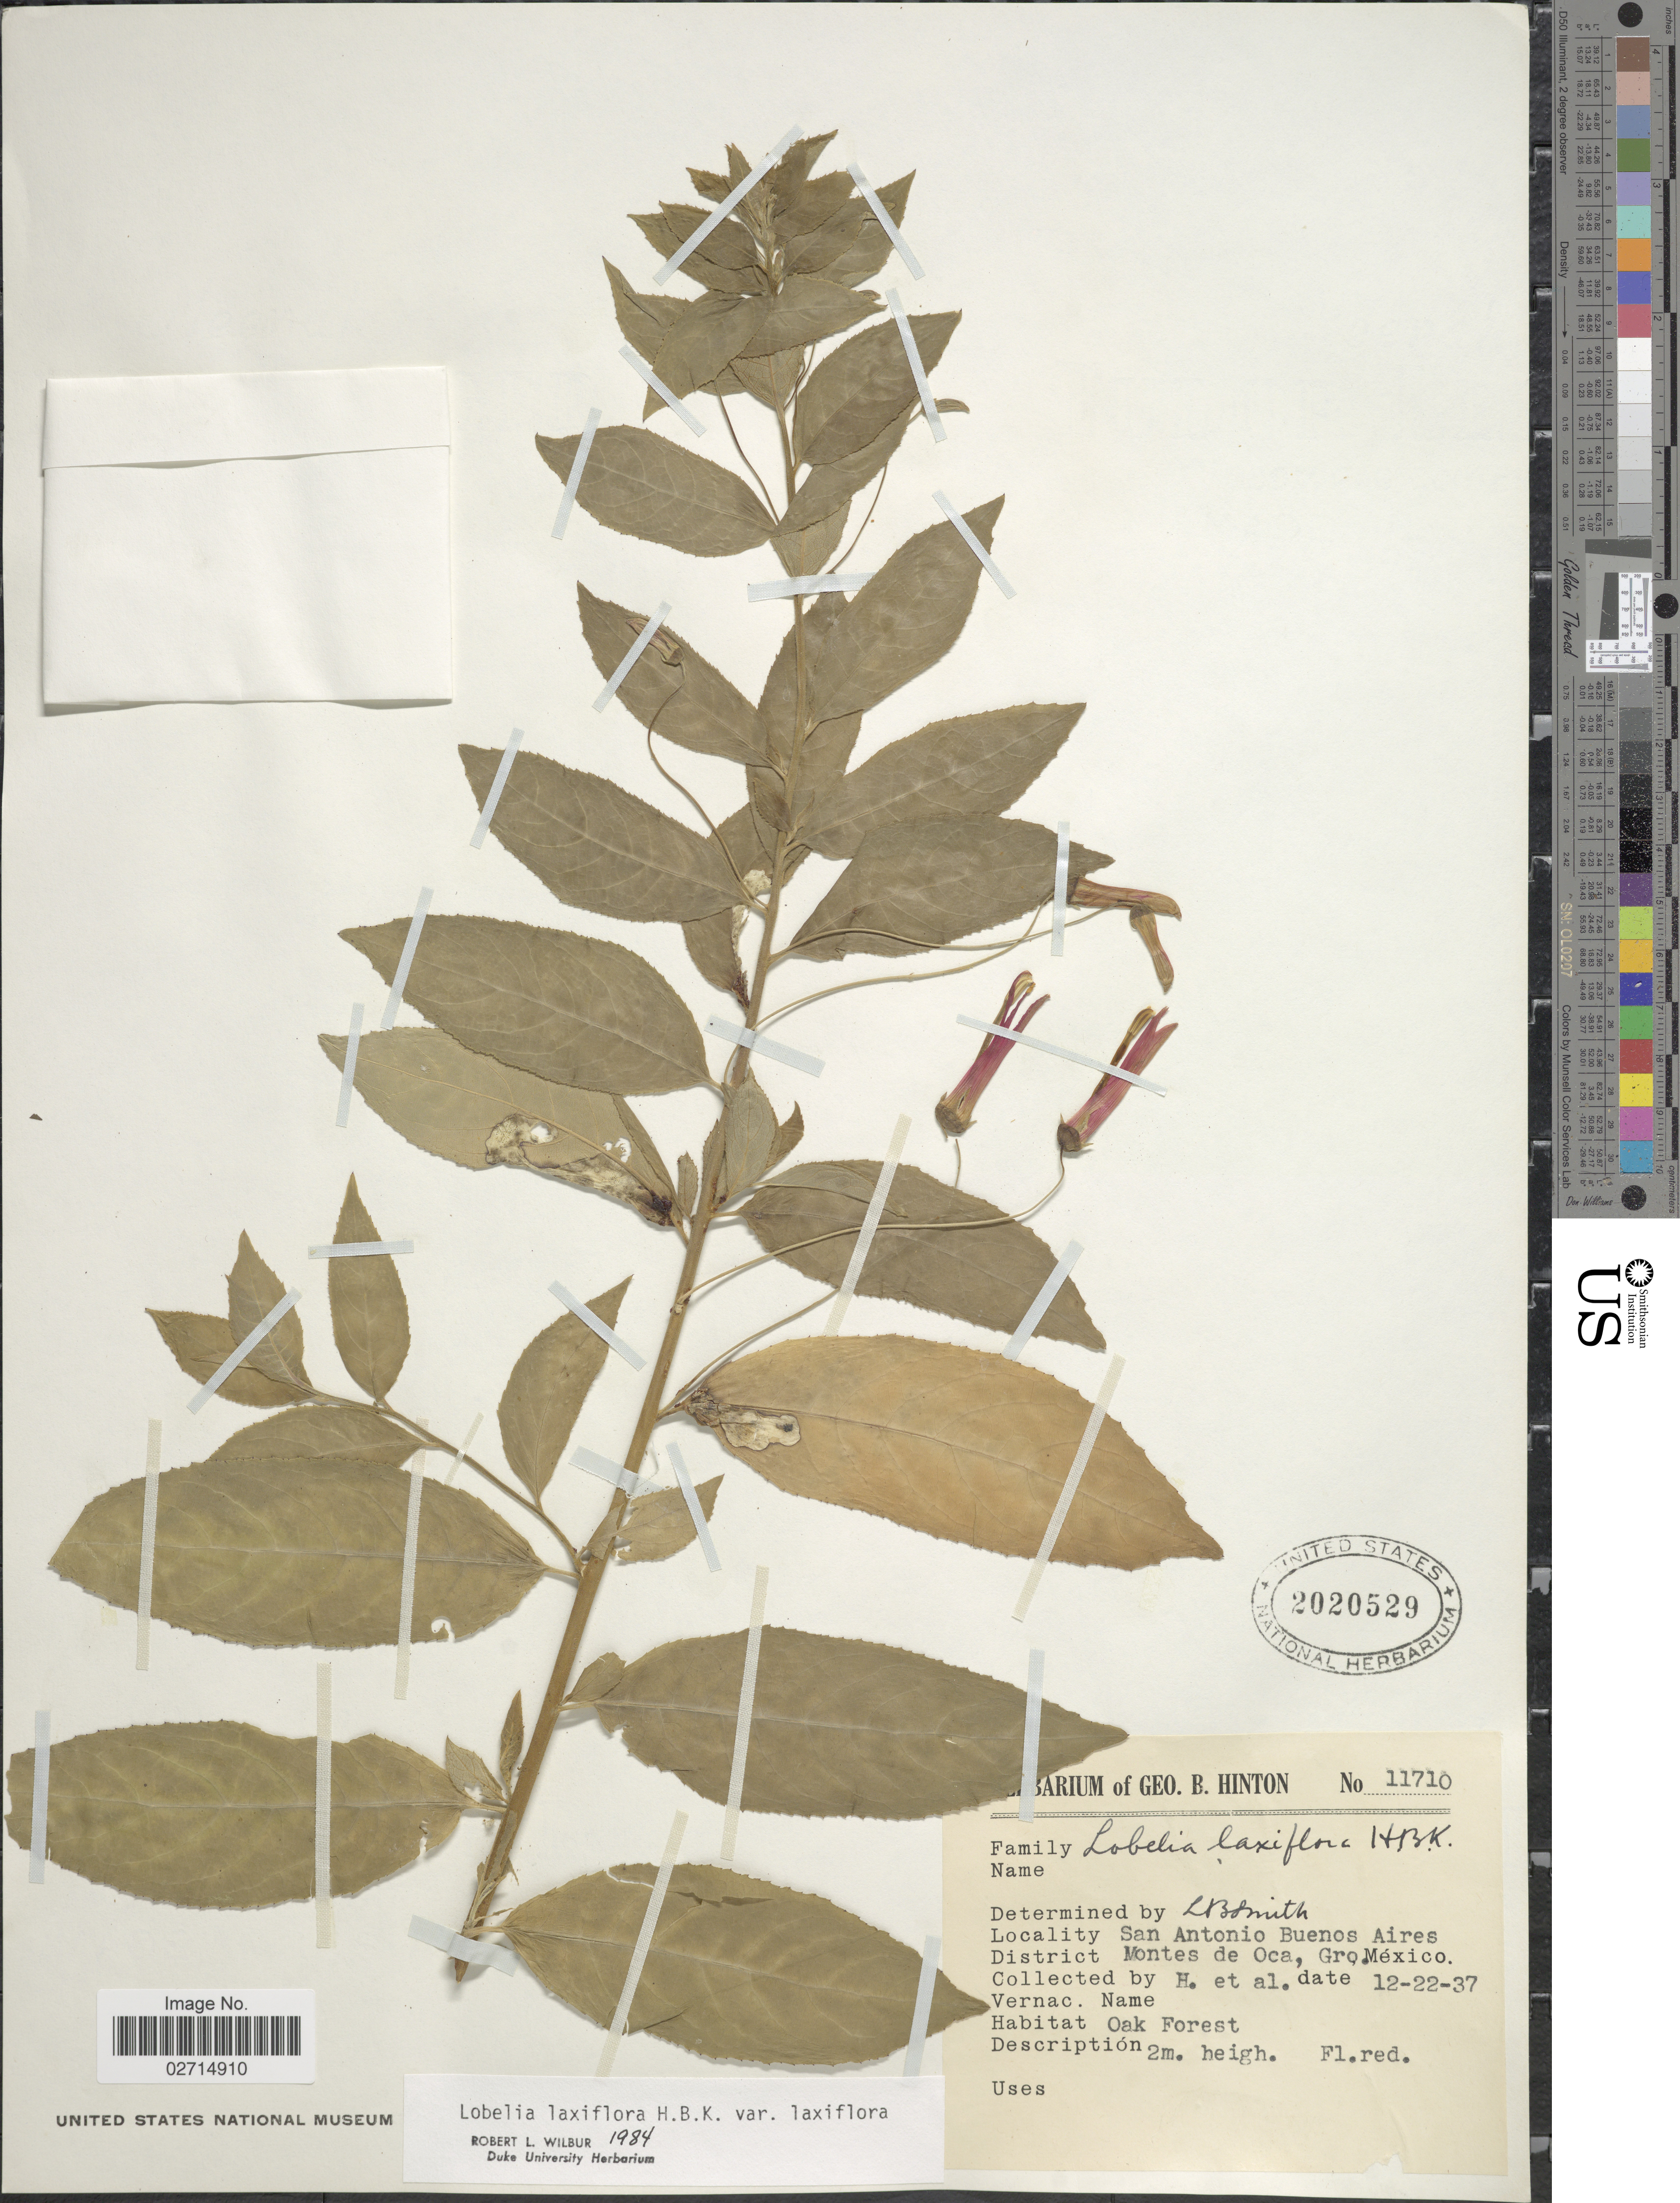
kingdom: Plantae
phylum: Tracheophyta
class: Magnoliopsida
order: Asterales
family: Campanulaceae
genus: Lobelia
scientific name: Lobelia laxiflora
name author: Kunth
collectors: G. B. Hinton & et al.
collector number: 11710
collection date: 1937-12-22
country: Mexico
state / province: Guerrero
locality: San Antonio Buenos Aires, District Montes de Oca., Mexico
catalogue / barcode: US 2020529